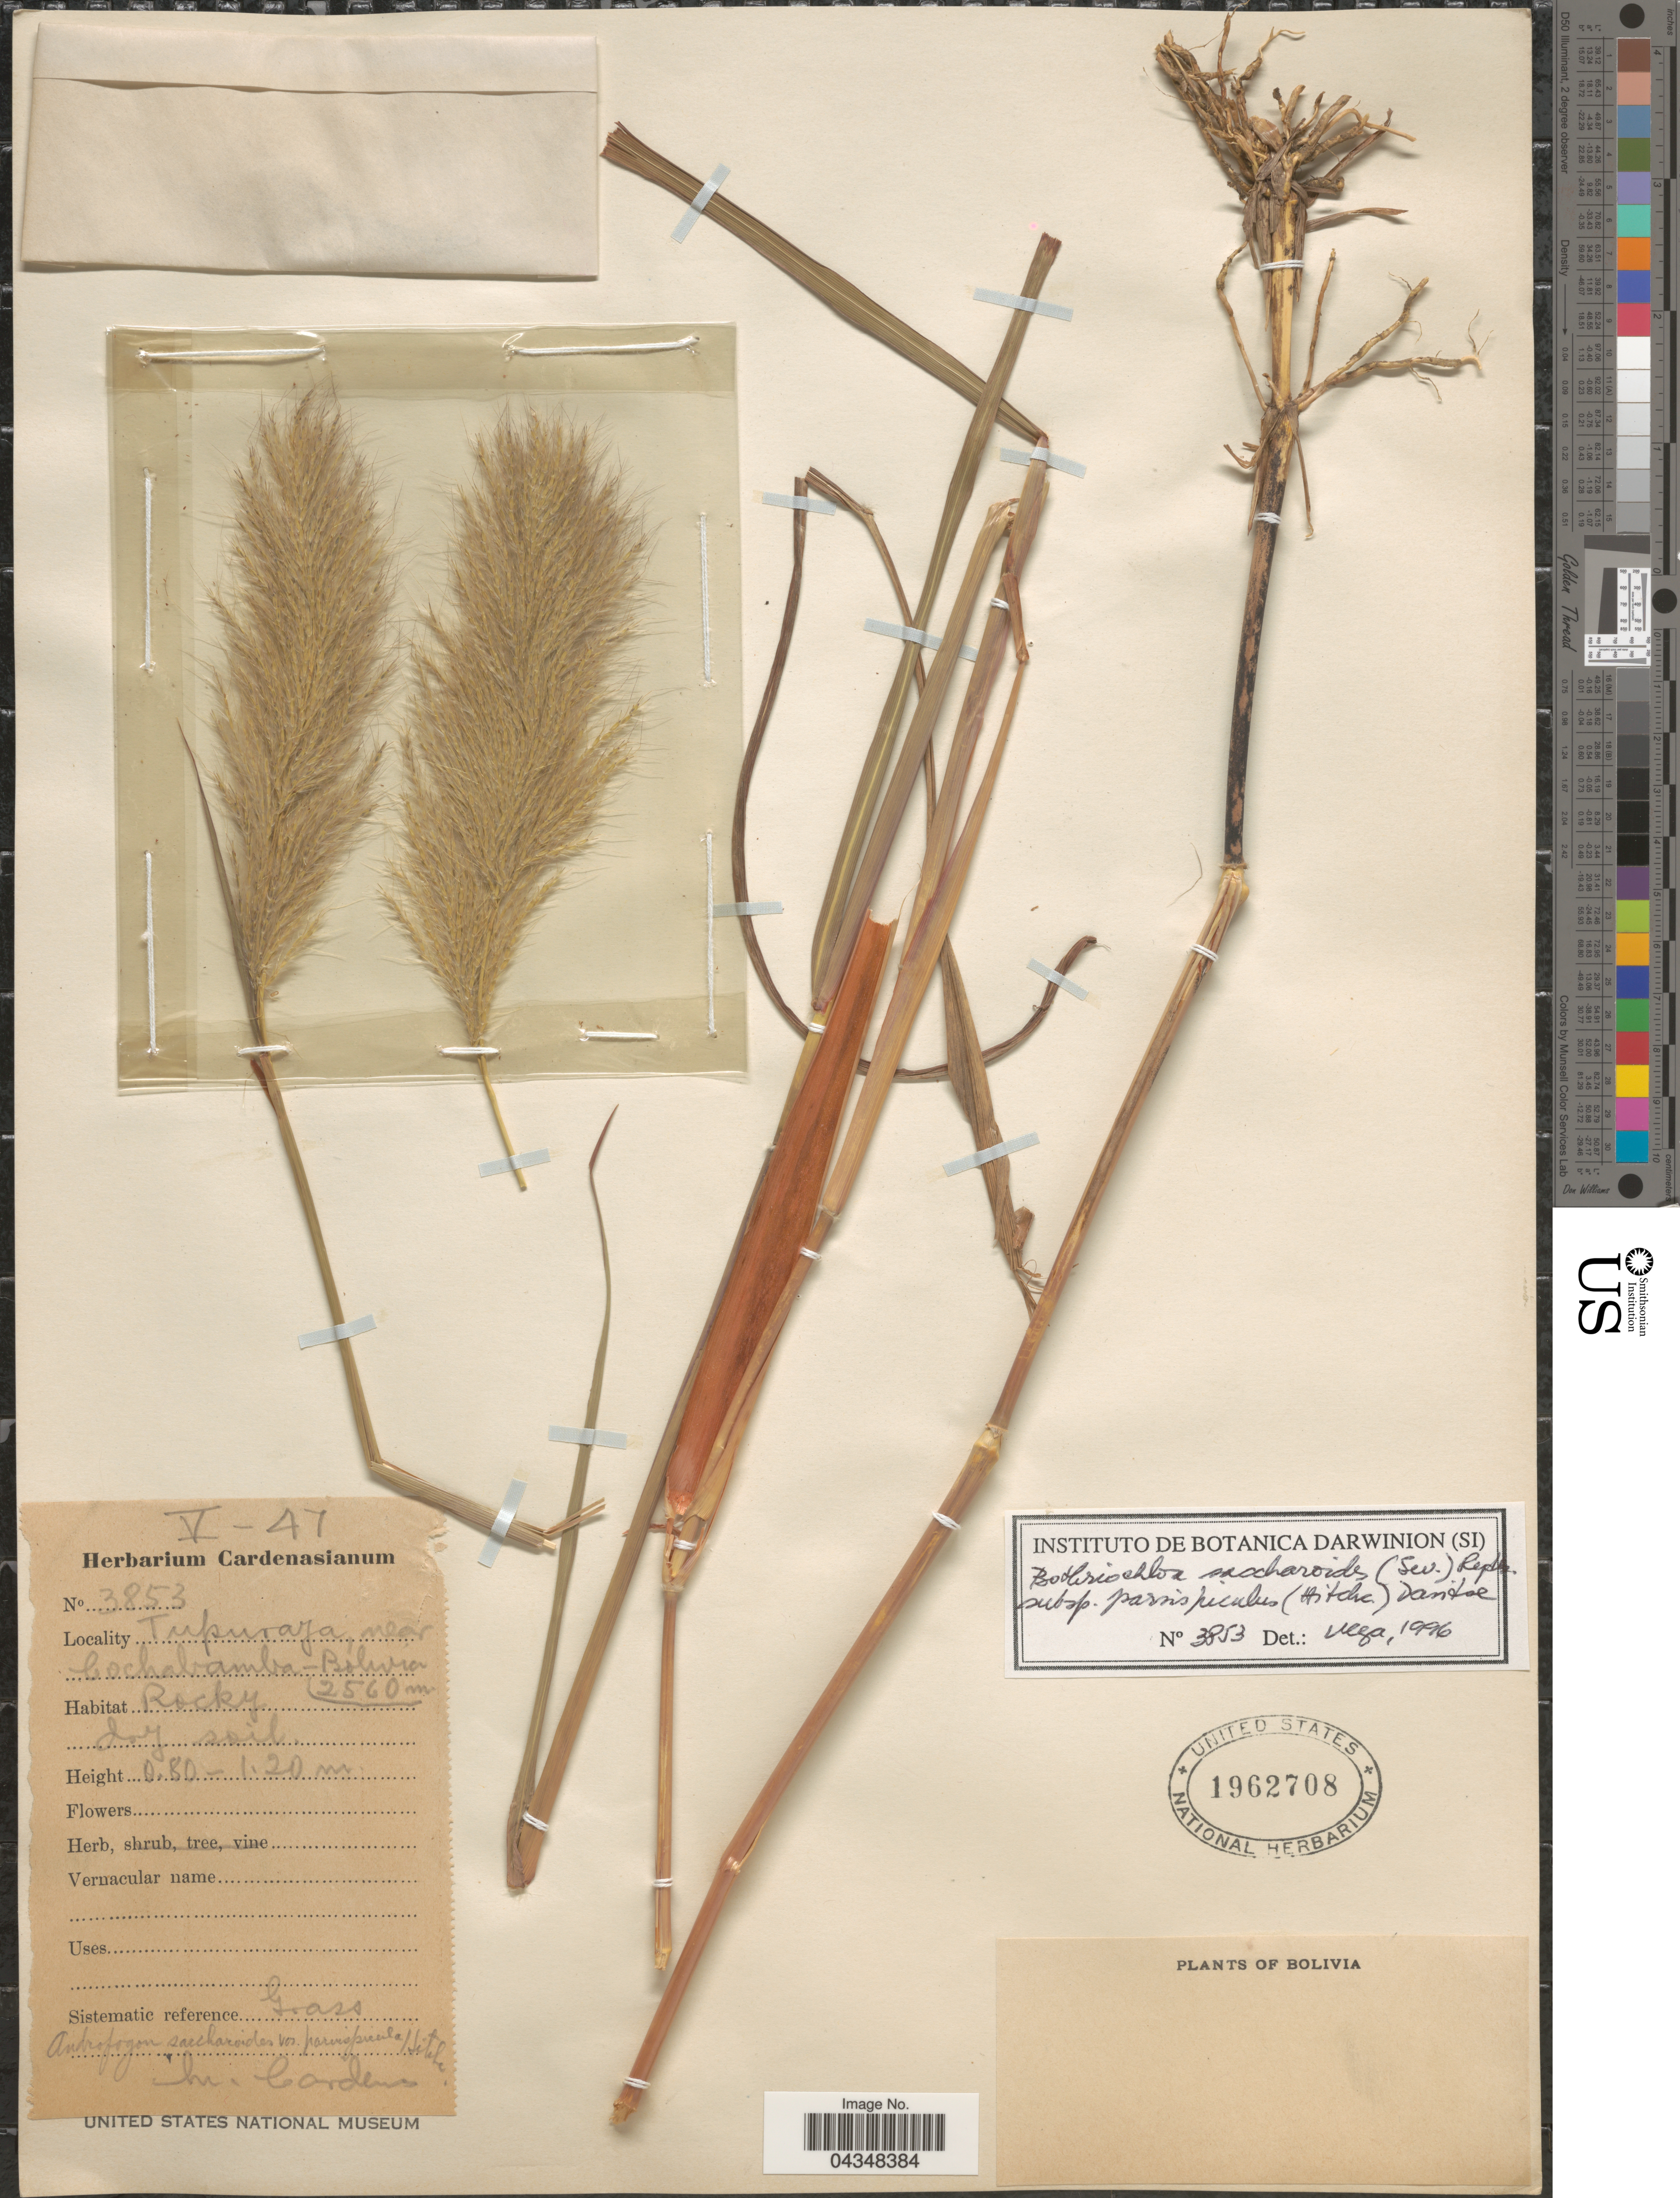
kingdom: Plantae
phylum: Tracheophyta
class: Liliopsida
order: Poales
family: Poaceae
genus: Bothriochloa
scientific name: Bothriochloa saccharoides var. parvispicula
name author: (Hitchc.) Tovar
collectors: M. Cárdenas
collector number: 3853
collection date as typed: Transcribed d/m/y: /5/47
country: Bolivia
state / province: Cochabamba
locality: Tupuraya, near Cochabamba.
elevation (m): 2560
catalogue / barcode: US 1962708